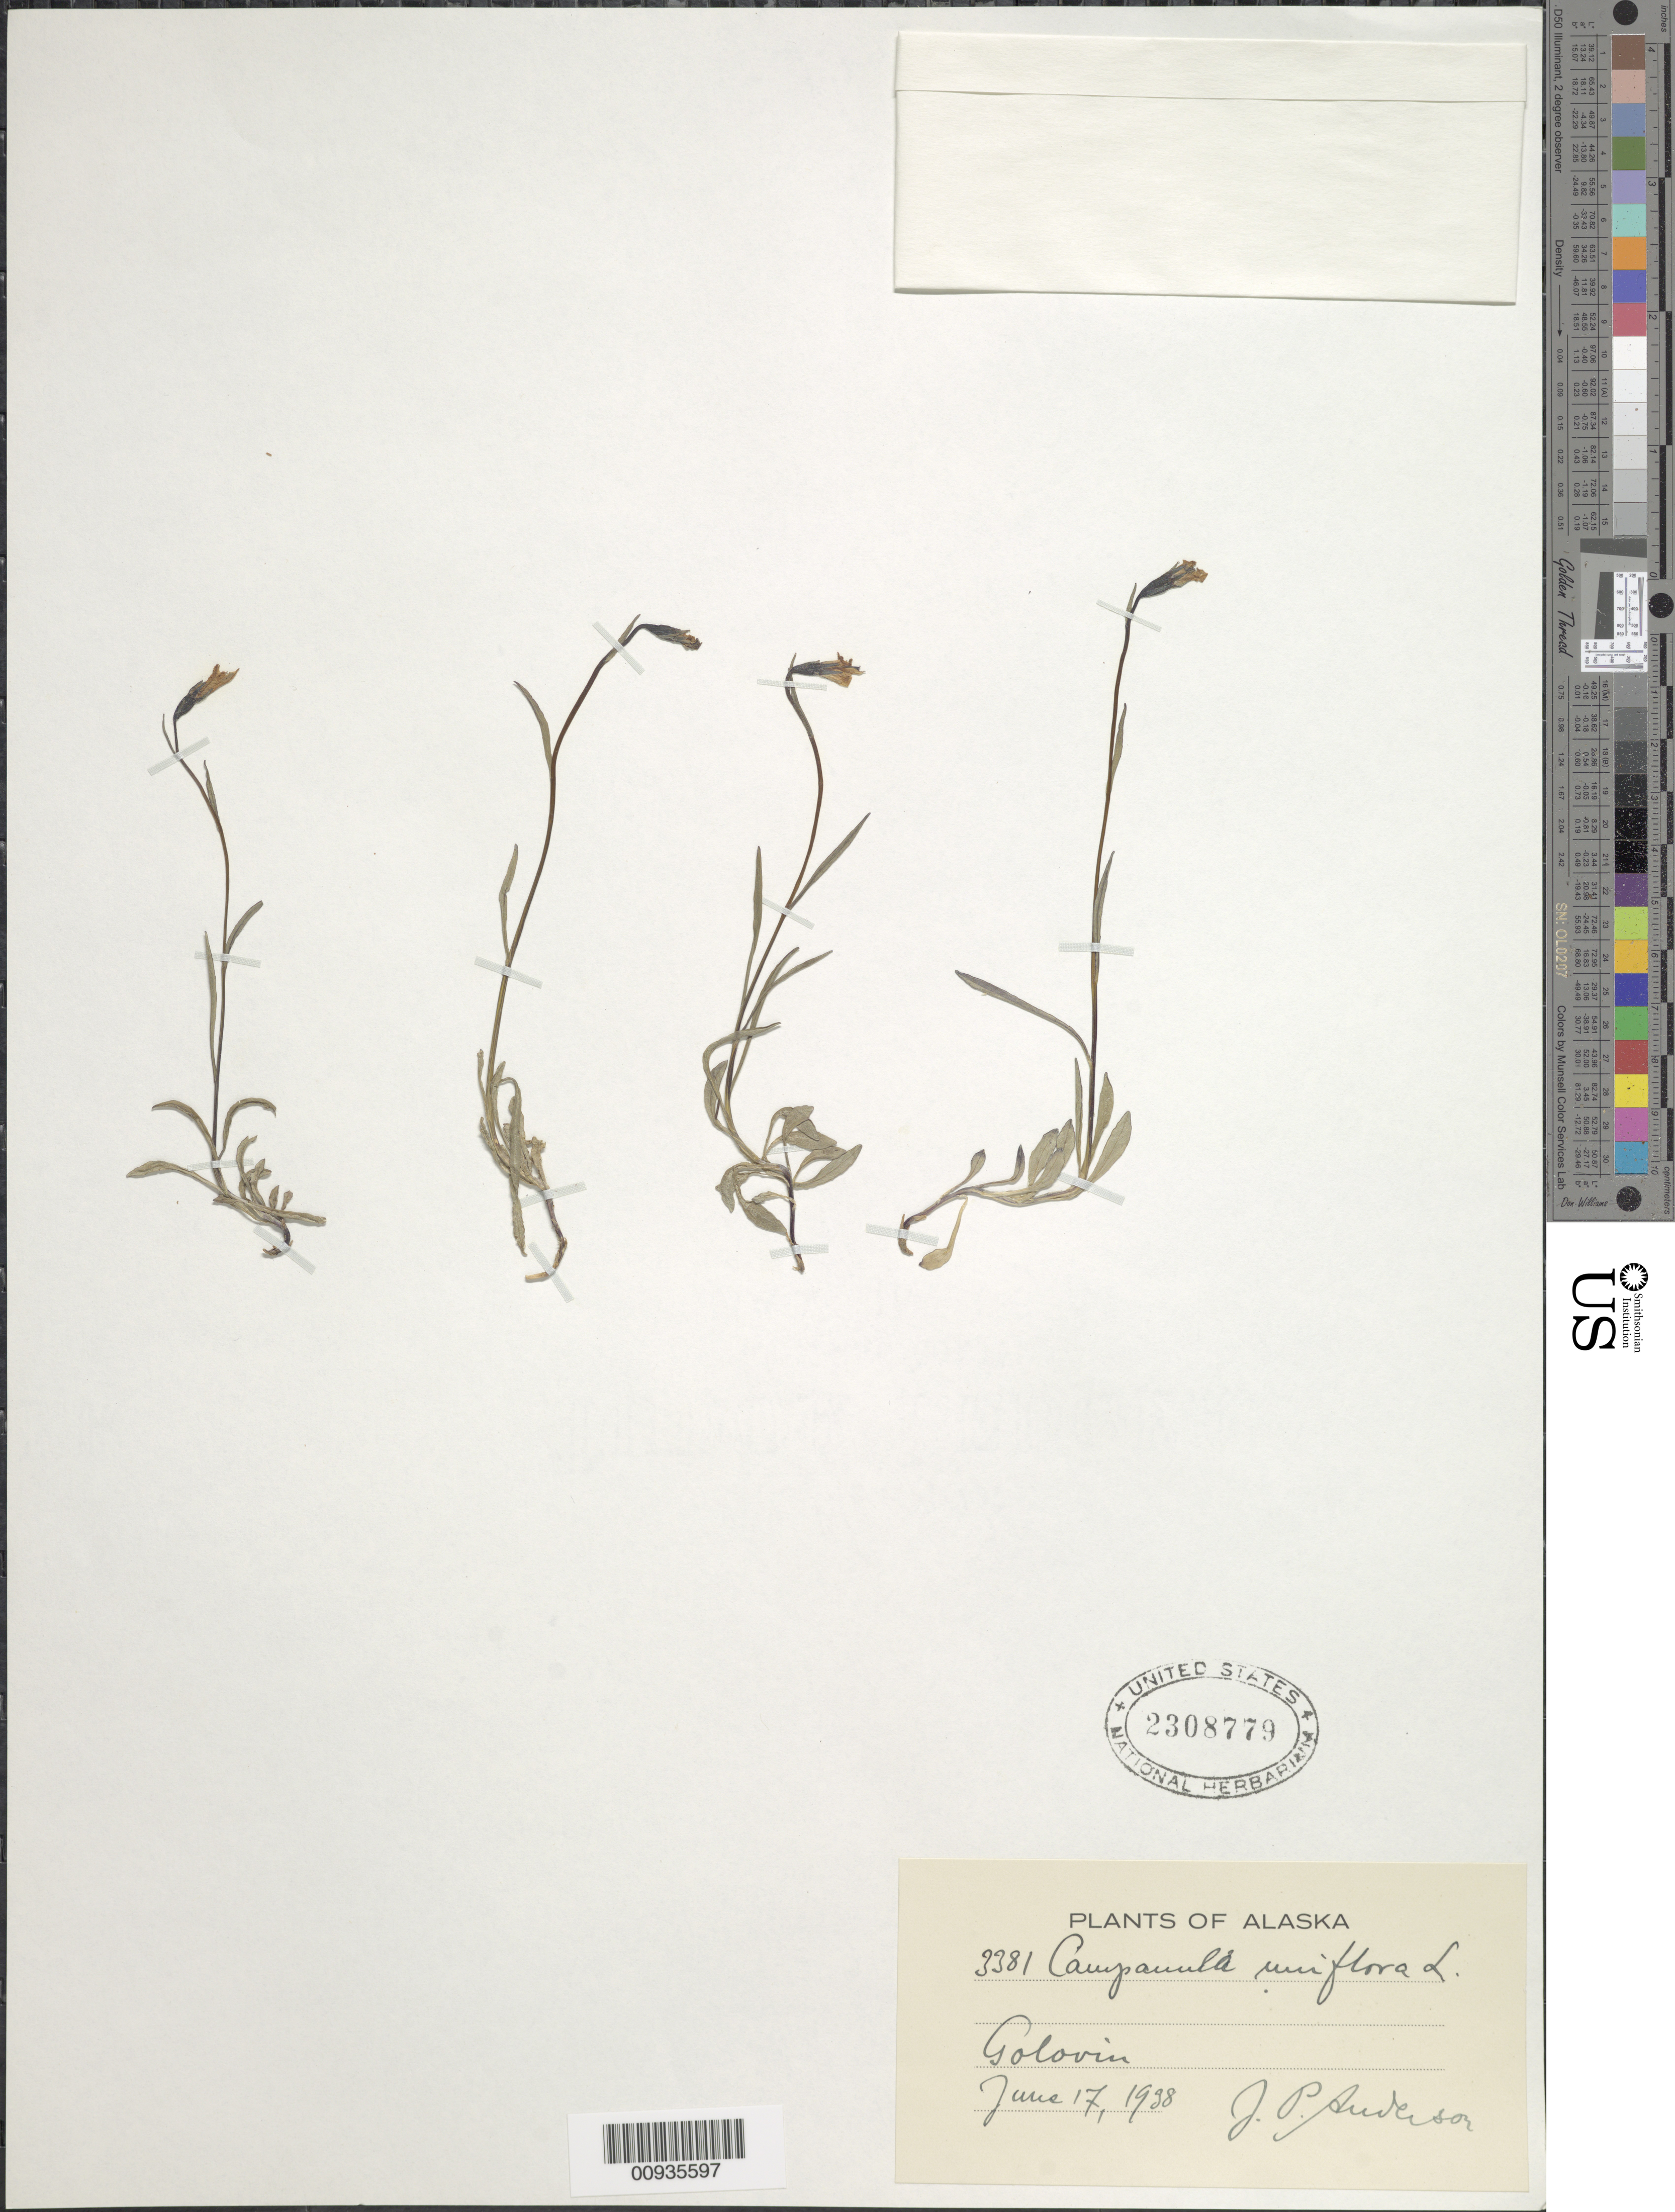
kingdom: Plantae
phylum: Tracheophyta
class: Magnoliopsida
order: Asterales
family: Campanulaceae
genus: Campanula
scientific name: Campanula uniflora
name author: L.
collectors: J. P. Anderson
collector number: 3381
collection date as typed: June 17, 1938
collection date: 1938-06-17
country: United States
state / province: Alaska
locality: Golovin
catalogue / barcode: US 2308779